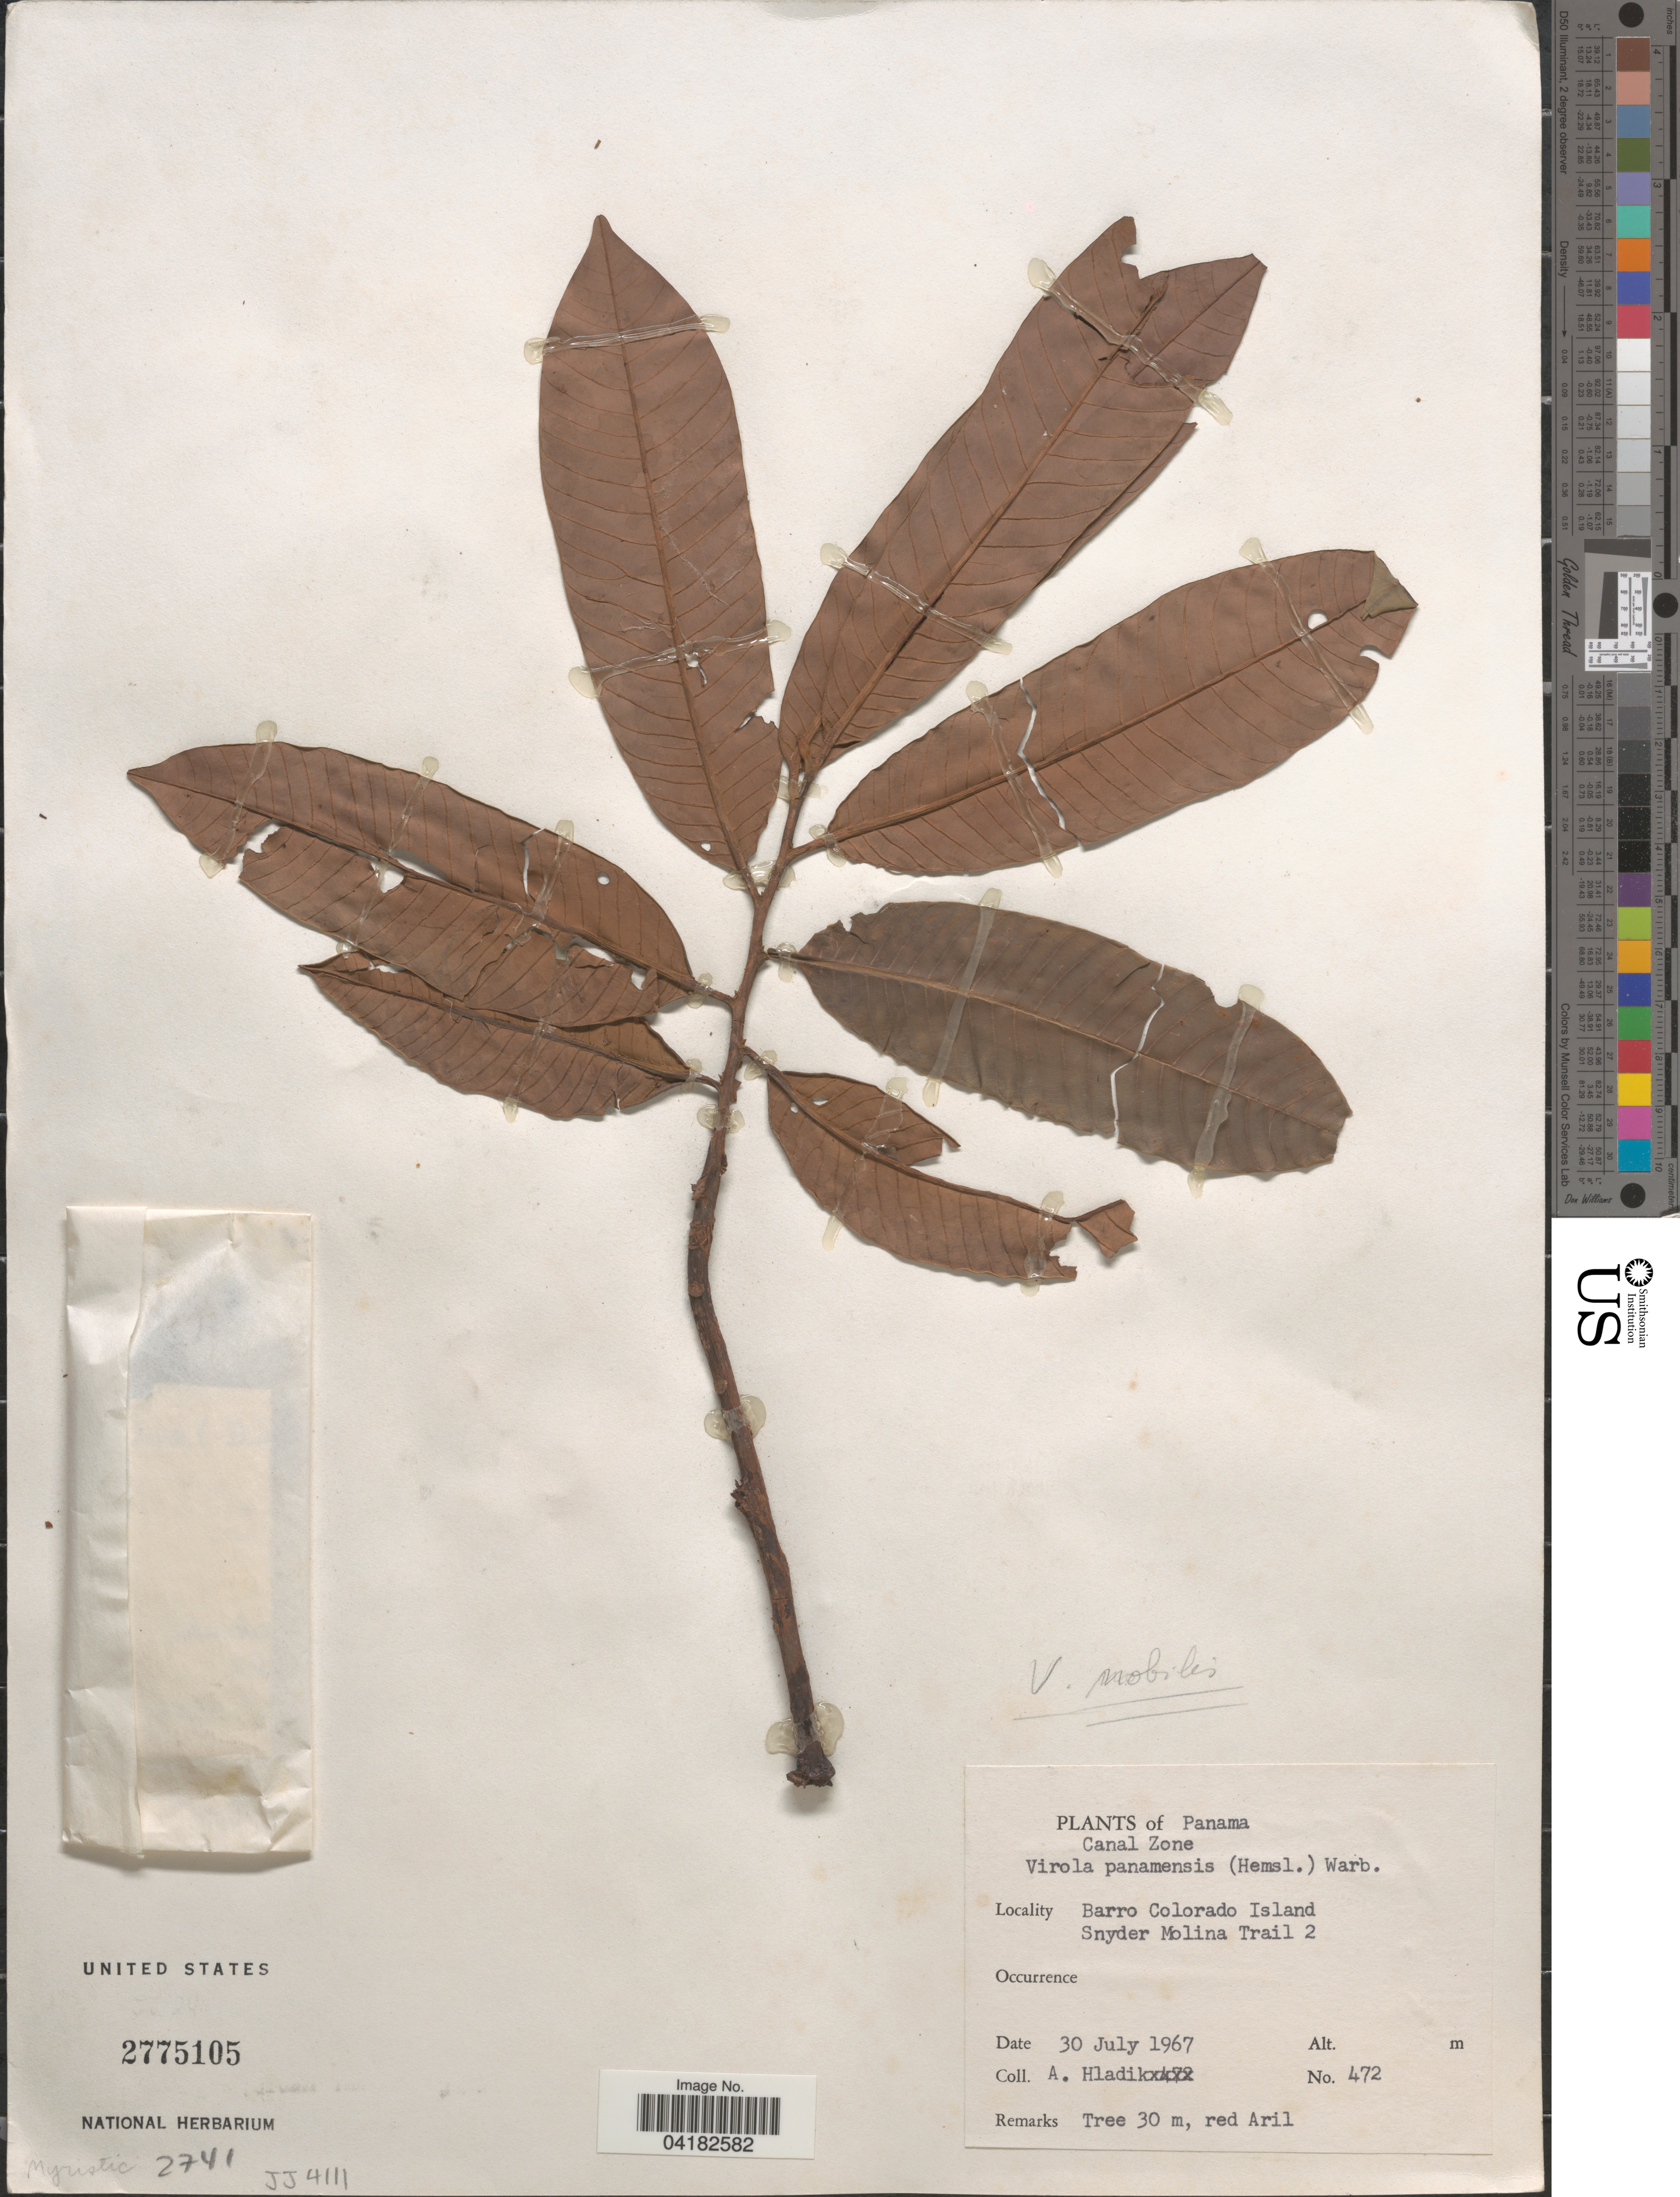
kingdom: Plantae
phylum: Tracheophyta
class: Magnoliopsida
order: Magnoliales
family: Myristicaceae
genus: Virola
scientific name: Virola panamensis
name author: (Hemsl.) Warb.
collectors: A. Hladik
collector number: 472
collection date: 1967-07-30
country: Panama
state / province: Colón / Panamá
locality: Canal Zone. Barro Colorado Island. Snyder Molina Trail 2.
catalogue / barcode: US 2775105